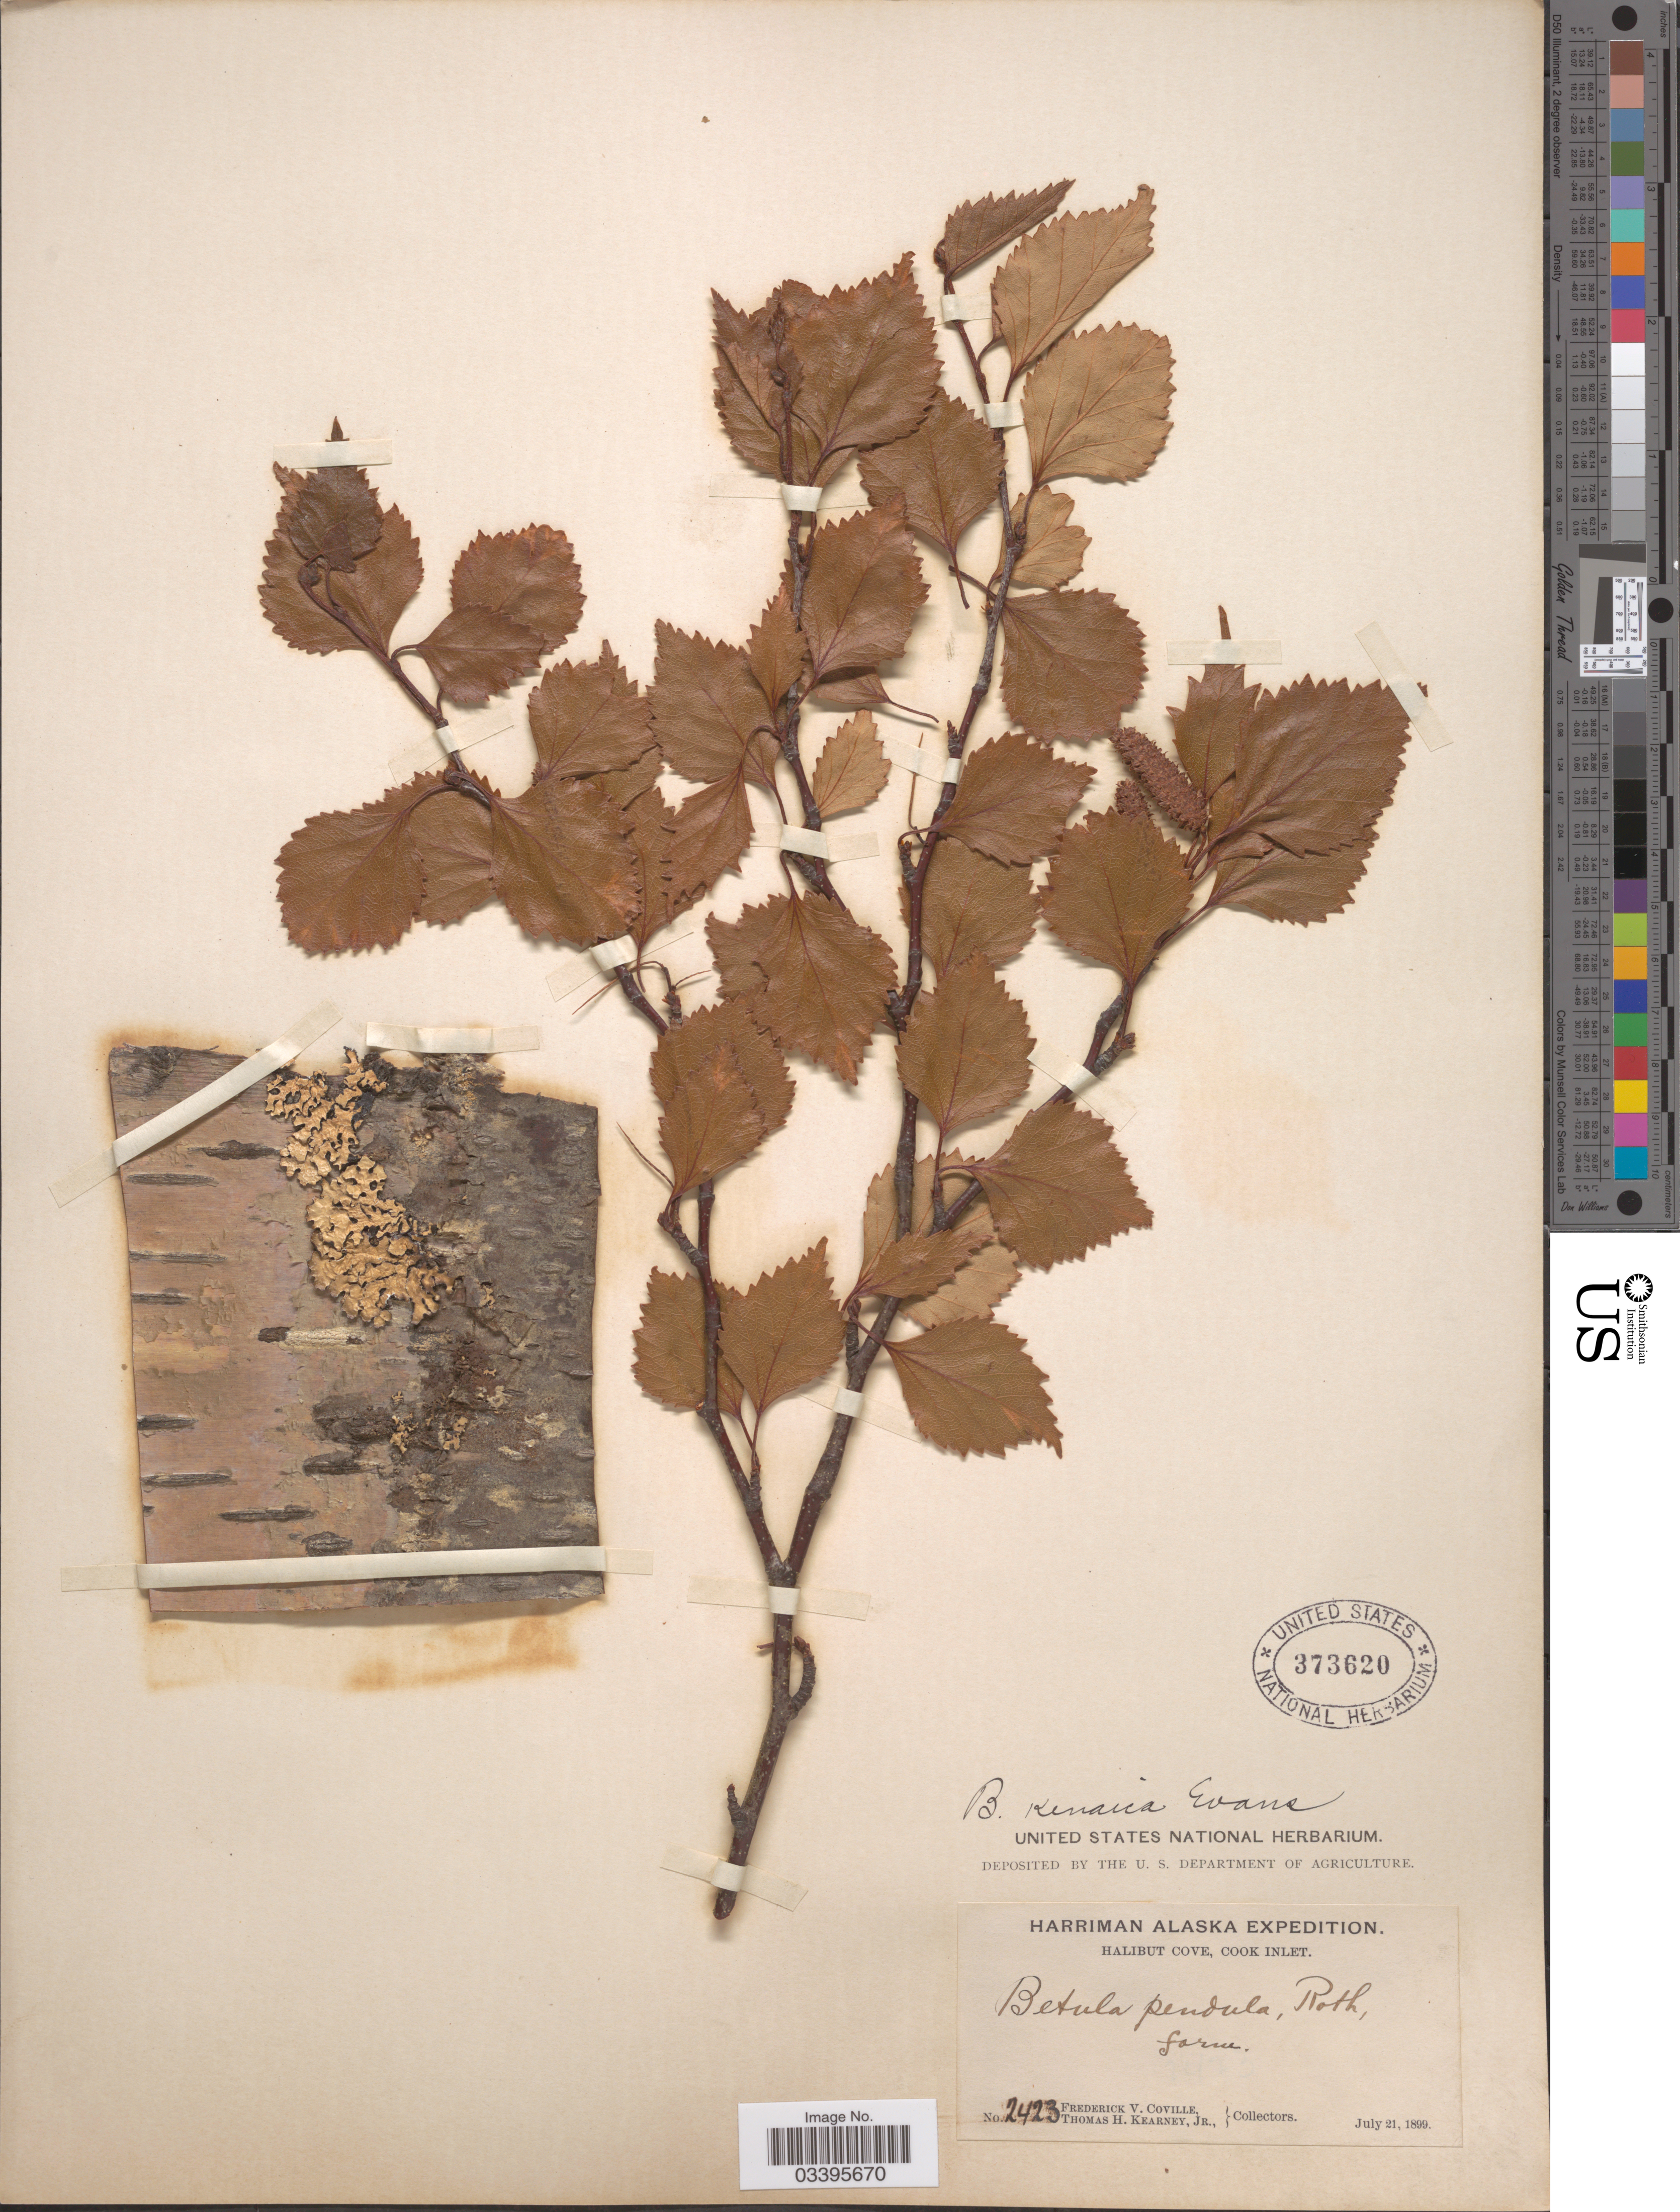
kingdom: Plantae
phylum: Tracheophyta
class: Magnoliopsida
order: Fagales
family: Betulaceae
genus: Betula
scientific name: Betula kenaica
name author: W.H. Evans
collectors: F. V. Coville & T. H. Kearney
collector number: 2423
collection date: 1899-07-21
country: United States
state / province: Alaska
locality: Halibut Cove, Cook Inlet.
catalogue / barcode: US 373620